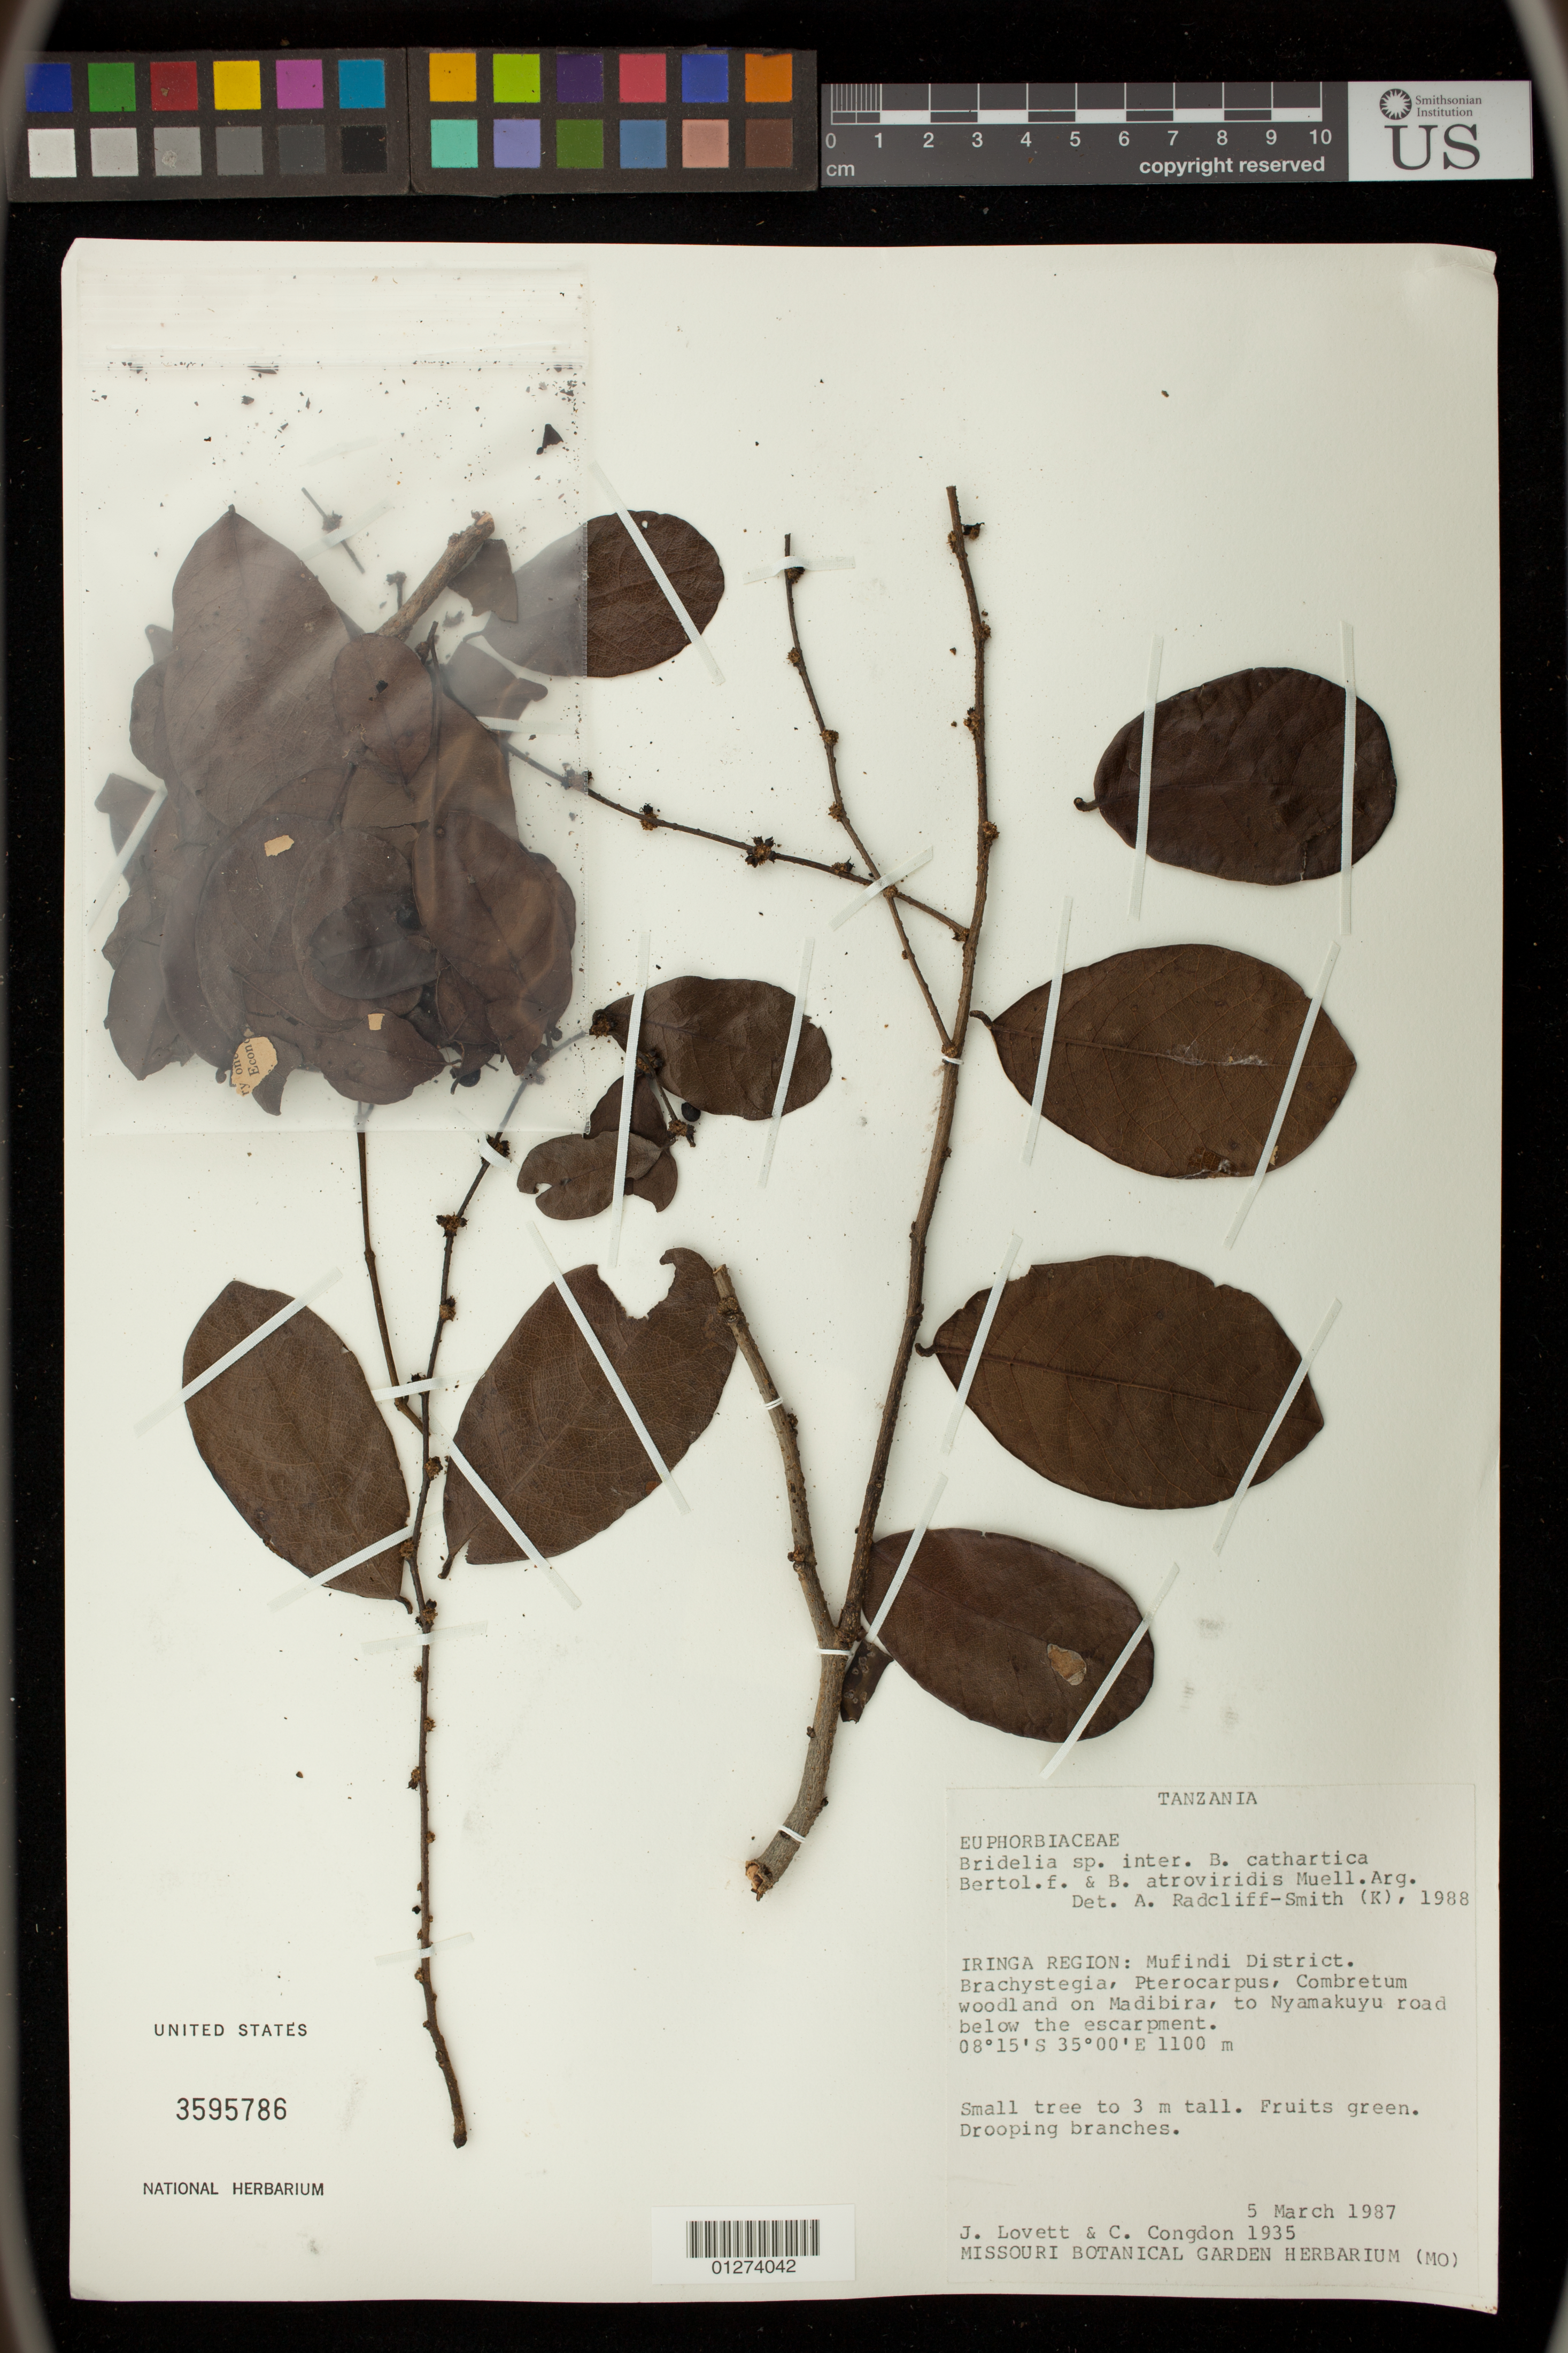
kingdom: Plantae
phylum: Tracheophyta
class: Magnoliopsida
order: Malpighiales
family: Phyllanthaceae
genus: Bridelia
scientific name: Bridelia sp.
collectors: J. Lovett & C. Congdon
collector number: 1935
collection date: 1987-03-05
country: Tanzania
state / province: Iringa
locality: Mufindi District. Woodland on Madibira, to Nyamakuyu road below the escarpment.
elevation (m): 1100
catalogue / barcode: US 3595786